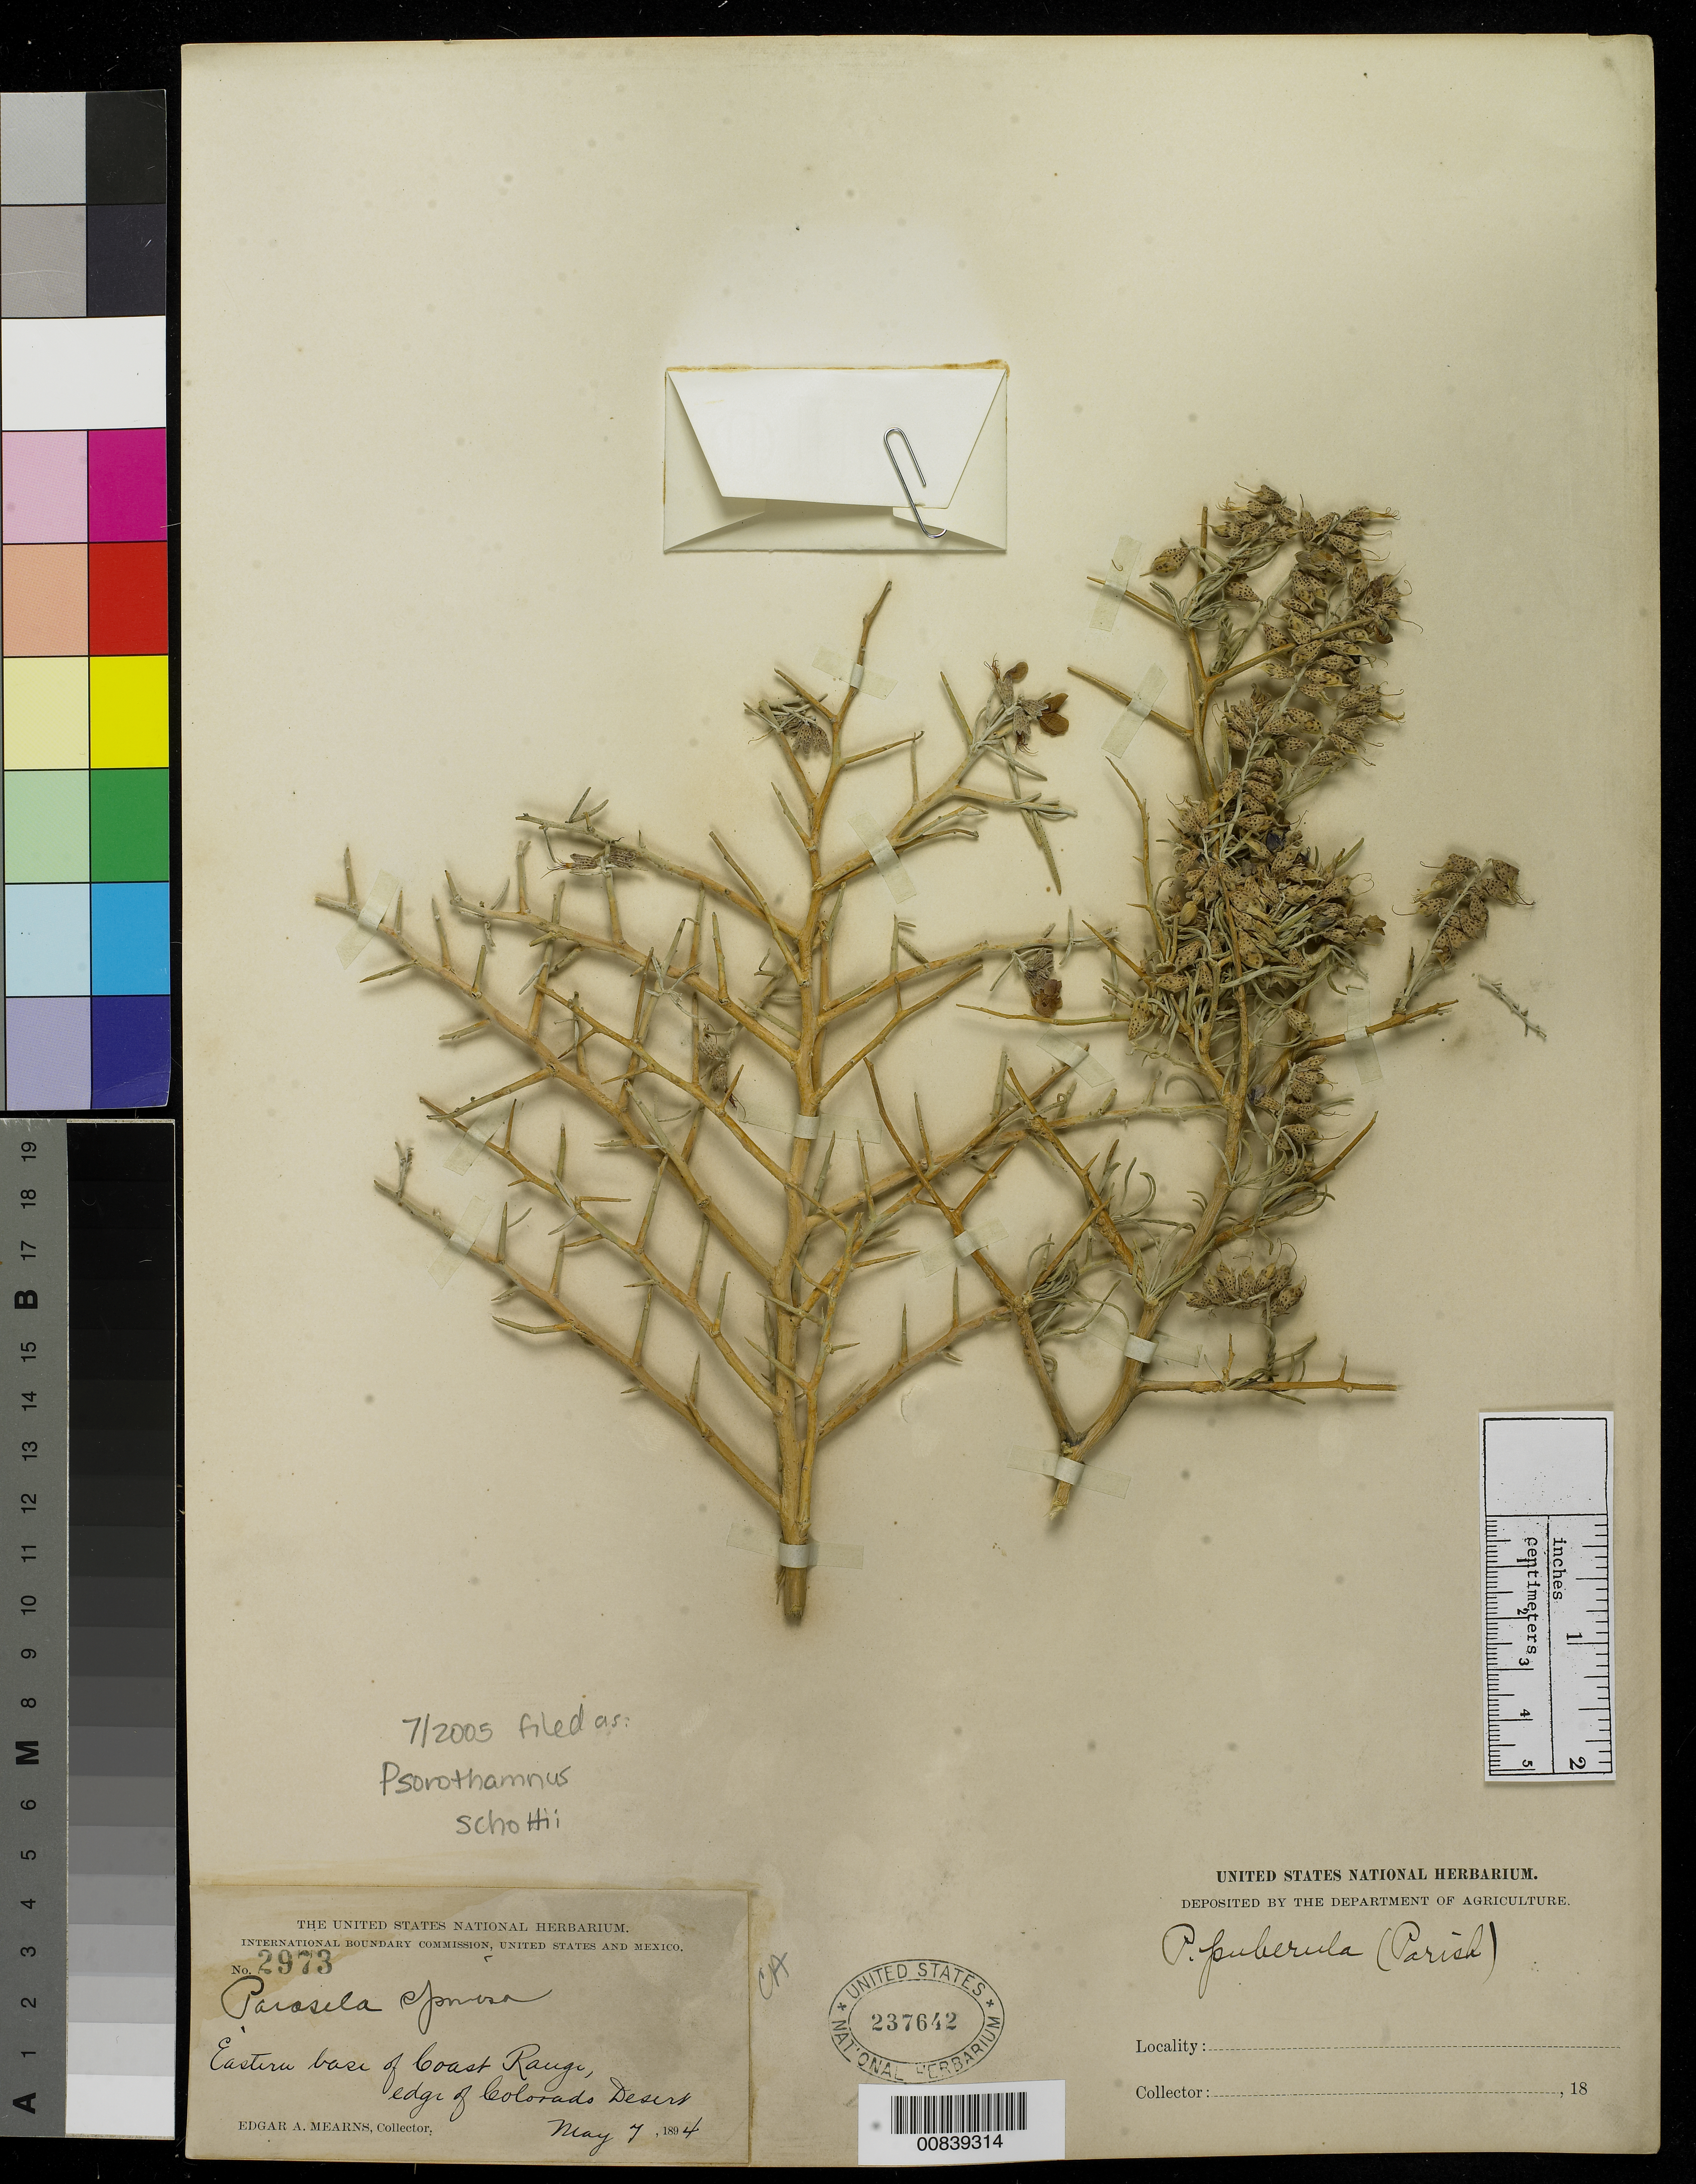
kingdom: Plantae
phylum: Tracheophyta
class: Magnoliopsida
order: Fabales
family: Fabaceae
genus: Psorothamnus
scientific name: Psorothamnus schottii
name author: (Torr.) Barneby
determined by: Strong, M. T., (US), Smithsonian Institution - National Museum of Natural History (UNITED STATES)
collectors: E. A. Mearns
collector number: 2973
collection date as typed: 07 May 1894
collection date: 1894-05-07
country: United States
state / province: California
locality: Eastern base of Coast Range, edge of Colorado Desert.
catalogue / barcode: US 237642